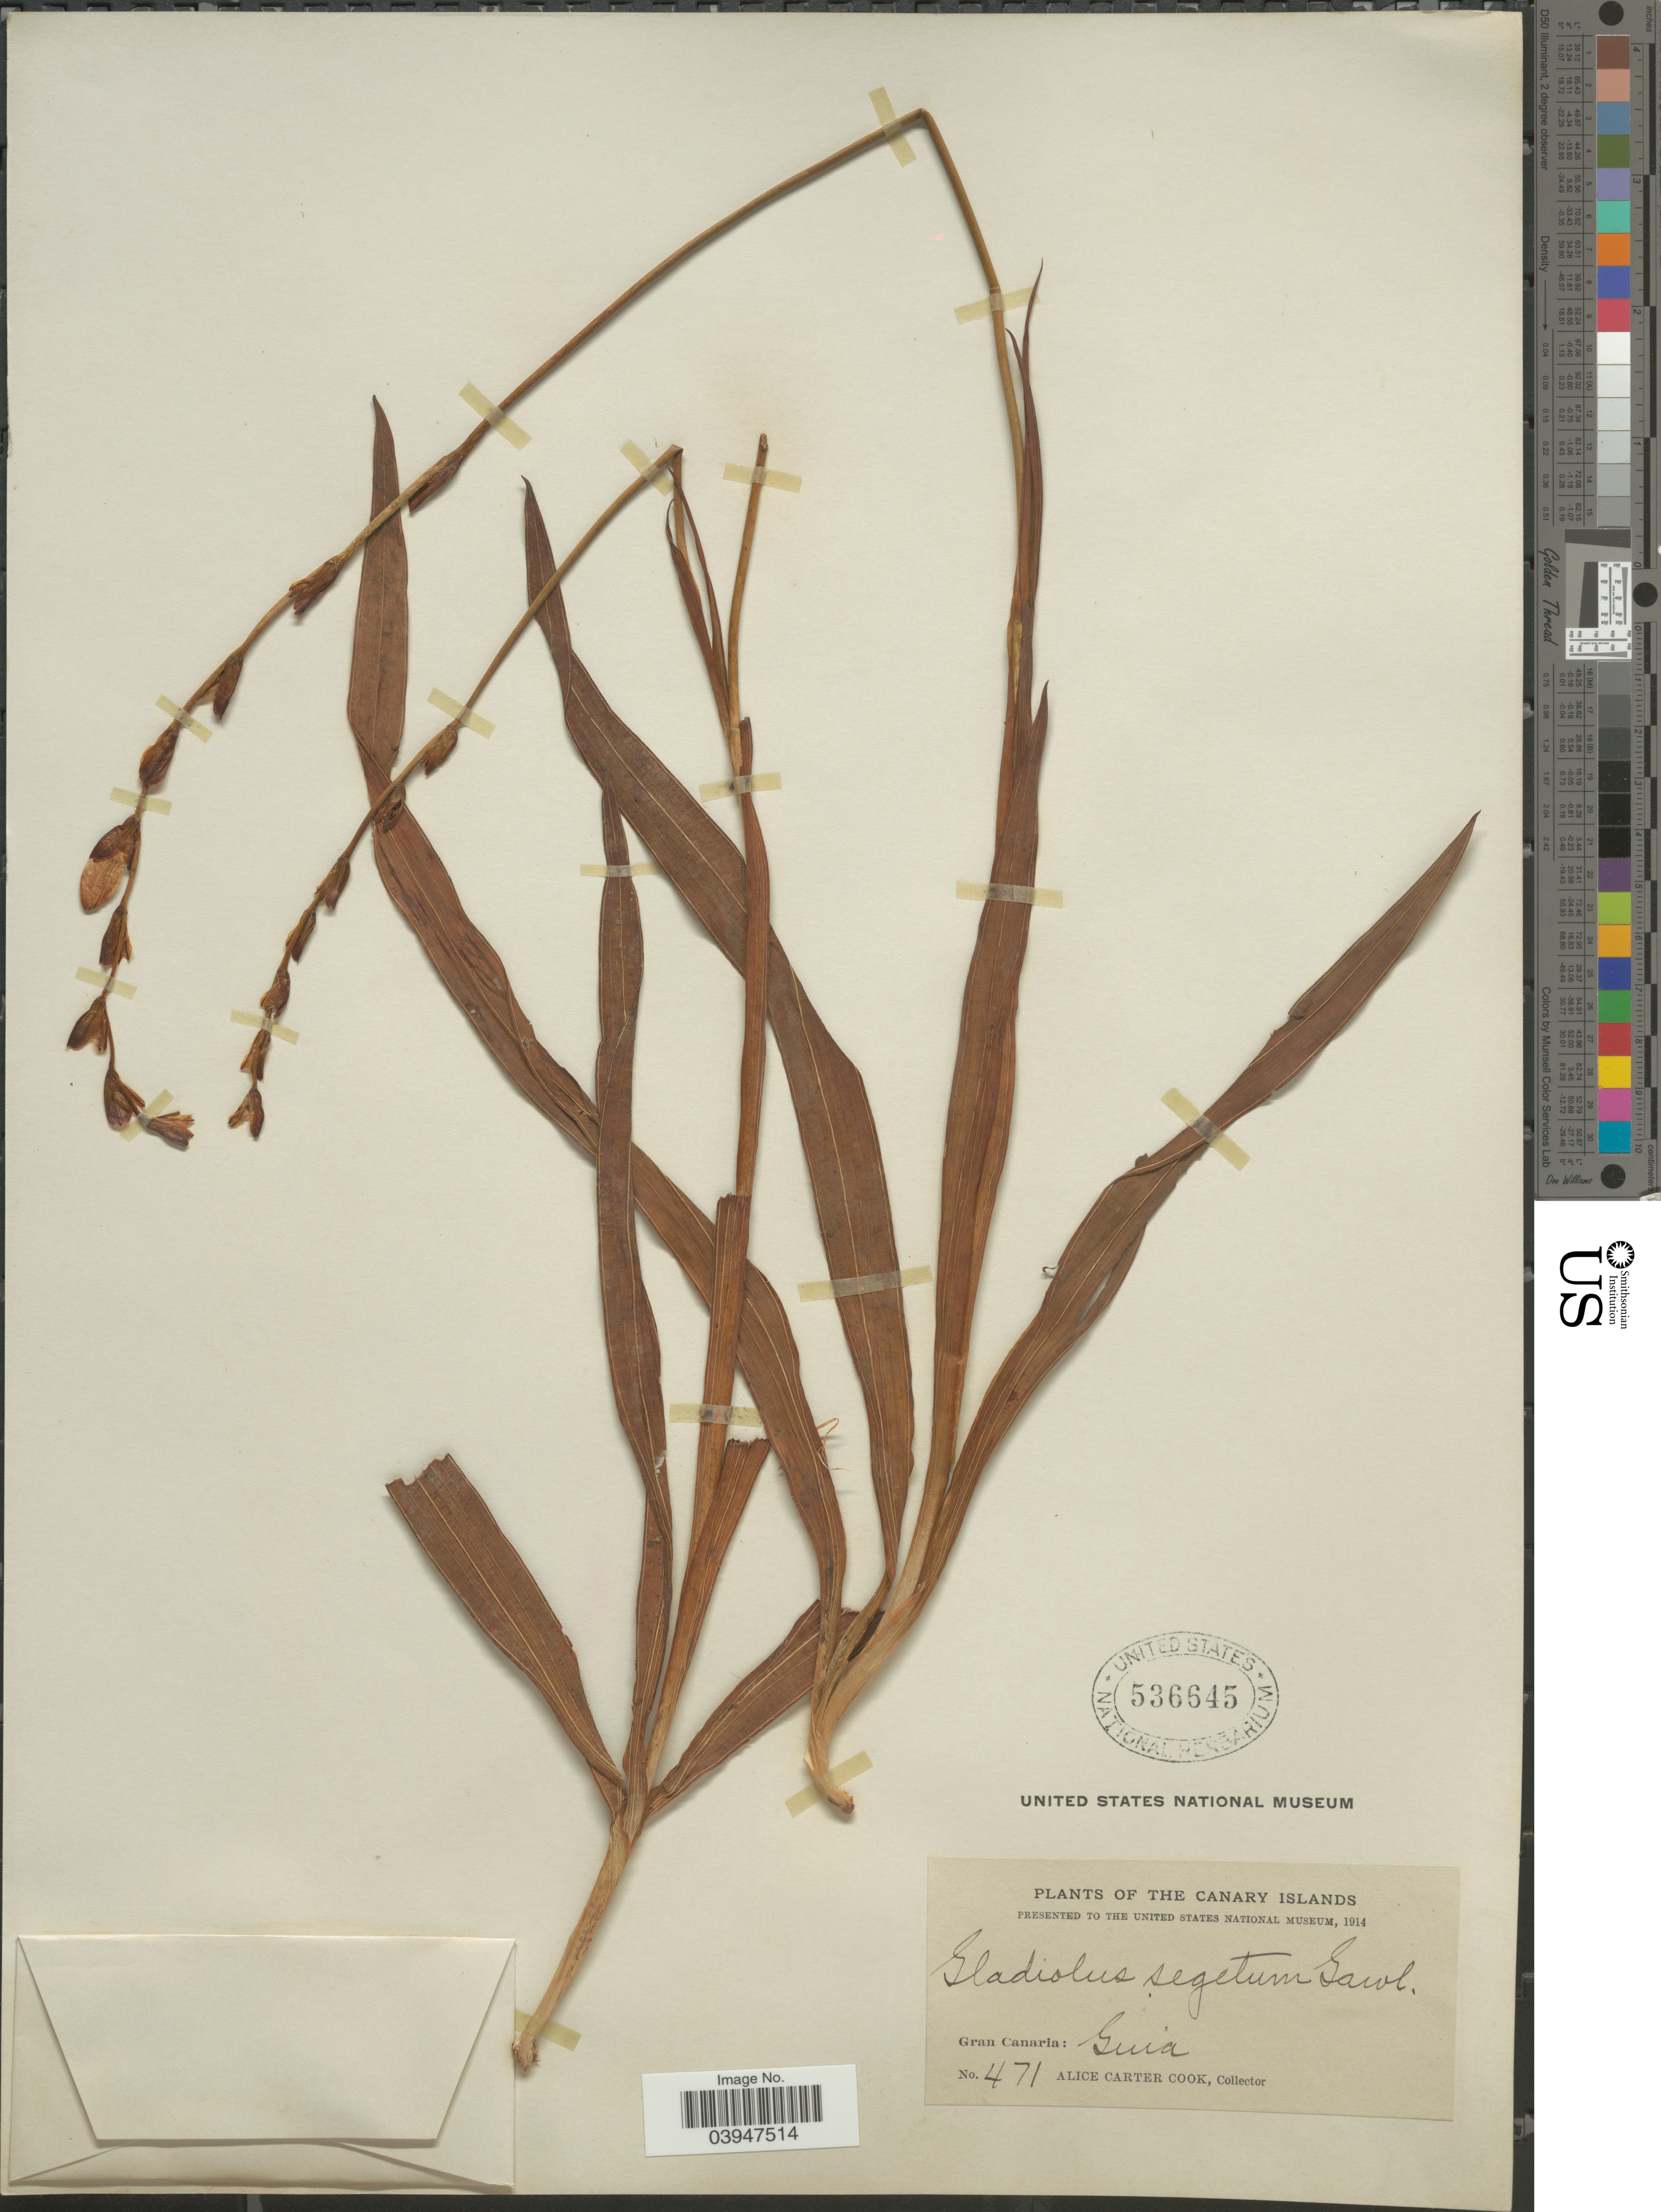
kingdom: Plantae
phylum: Tracheophyta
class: Liliopsida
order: Asparagales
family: Iridaceae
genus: Gladiolus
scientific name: Gladiolus segetum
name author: Ker Gawl.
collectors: Alice C. Cook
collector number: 471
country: Spain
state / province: Canarias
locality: The Canary Islands. Gran Canaria: Guia.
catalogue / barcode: US 536645